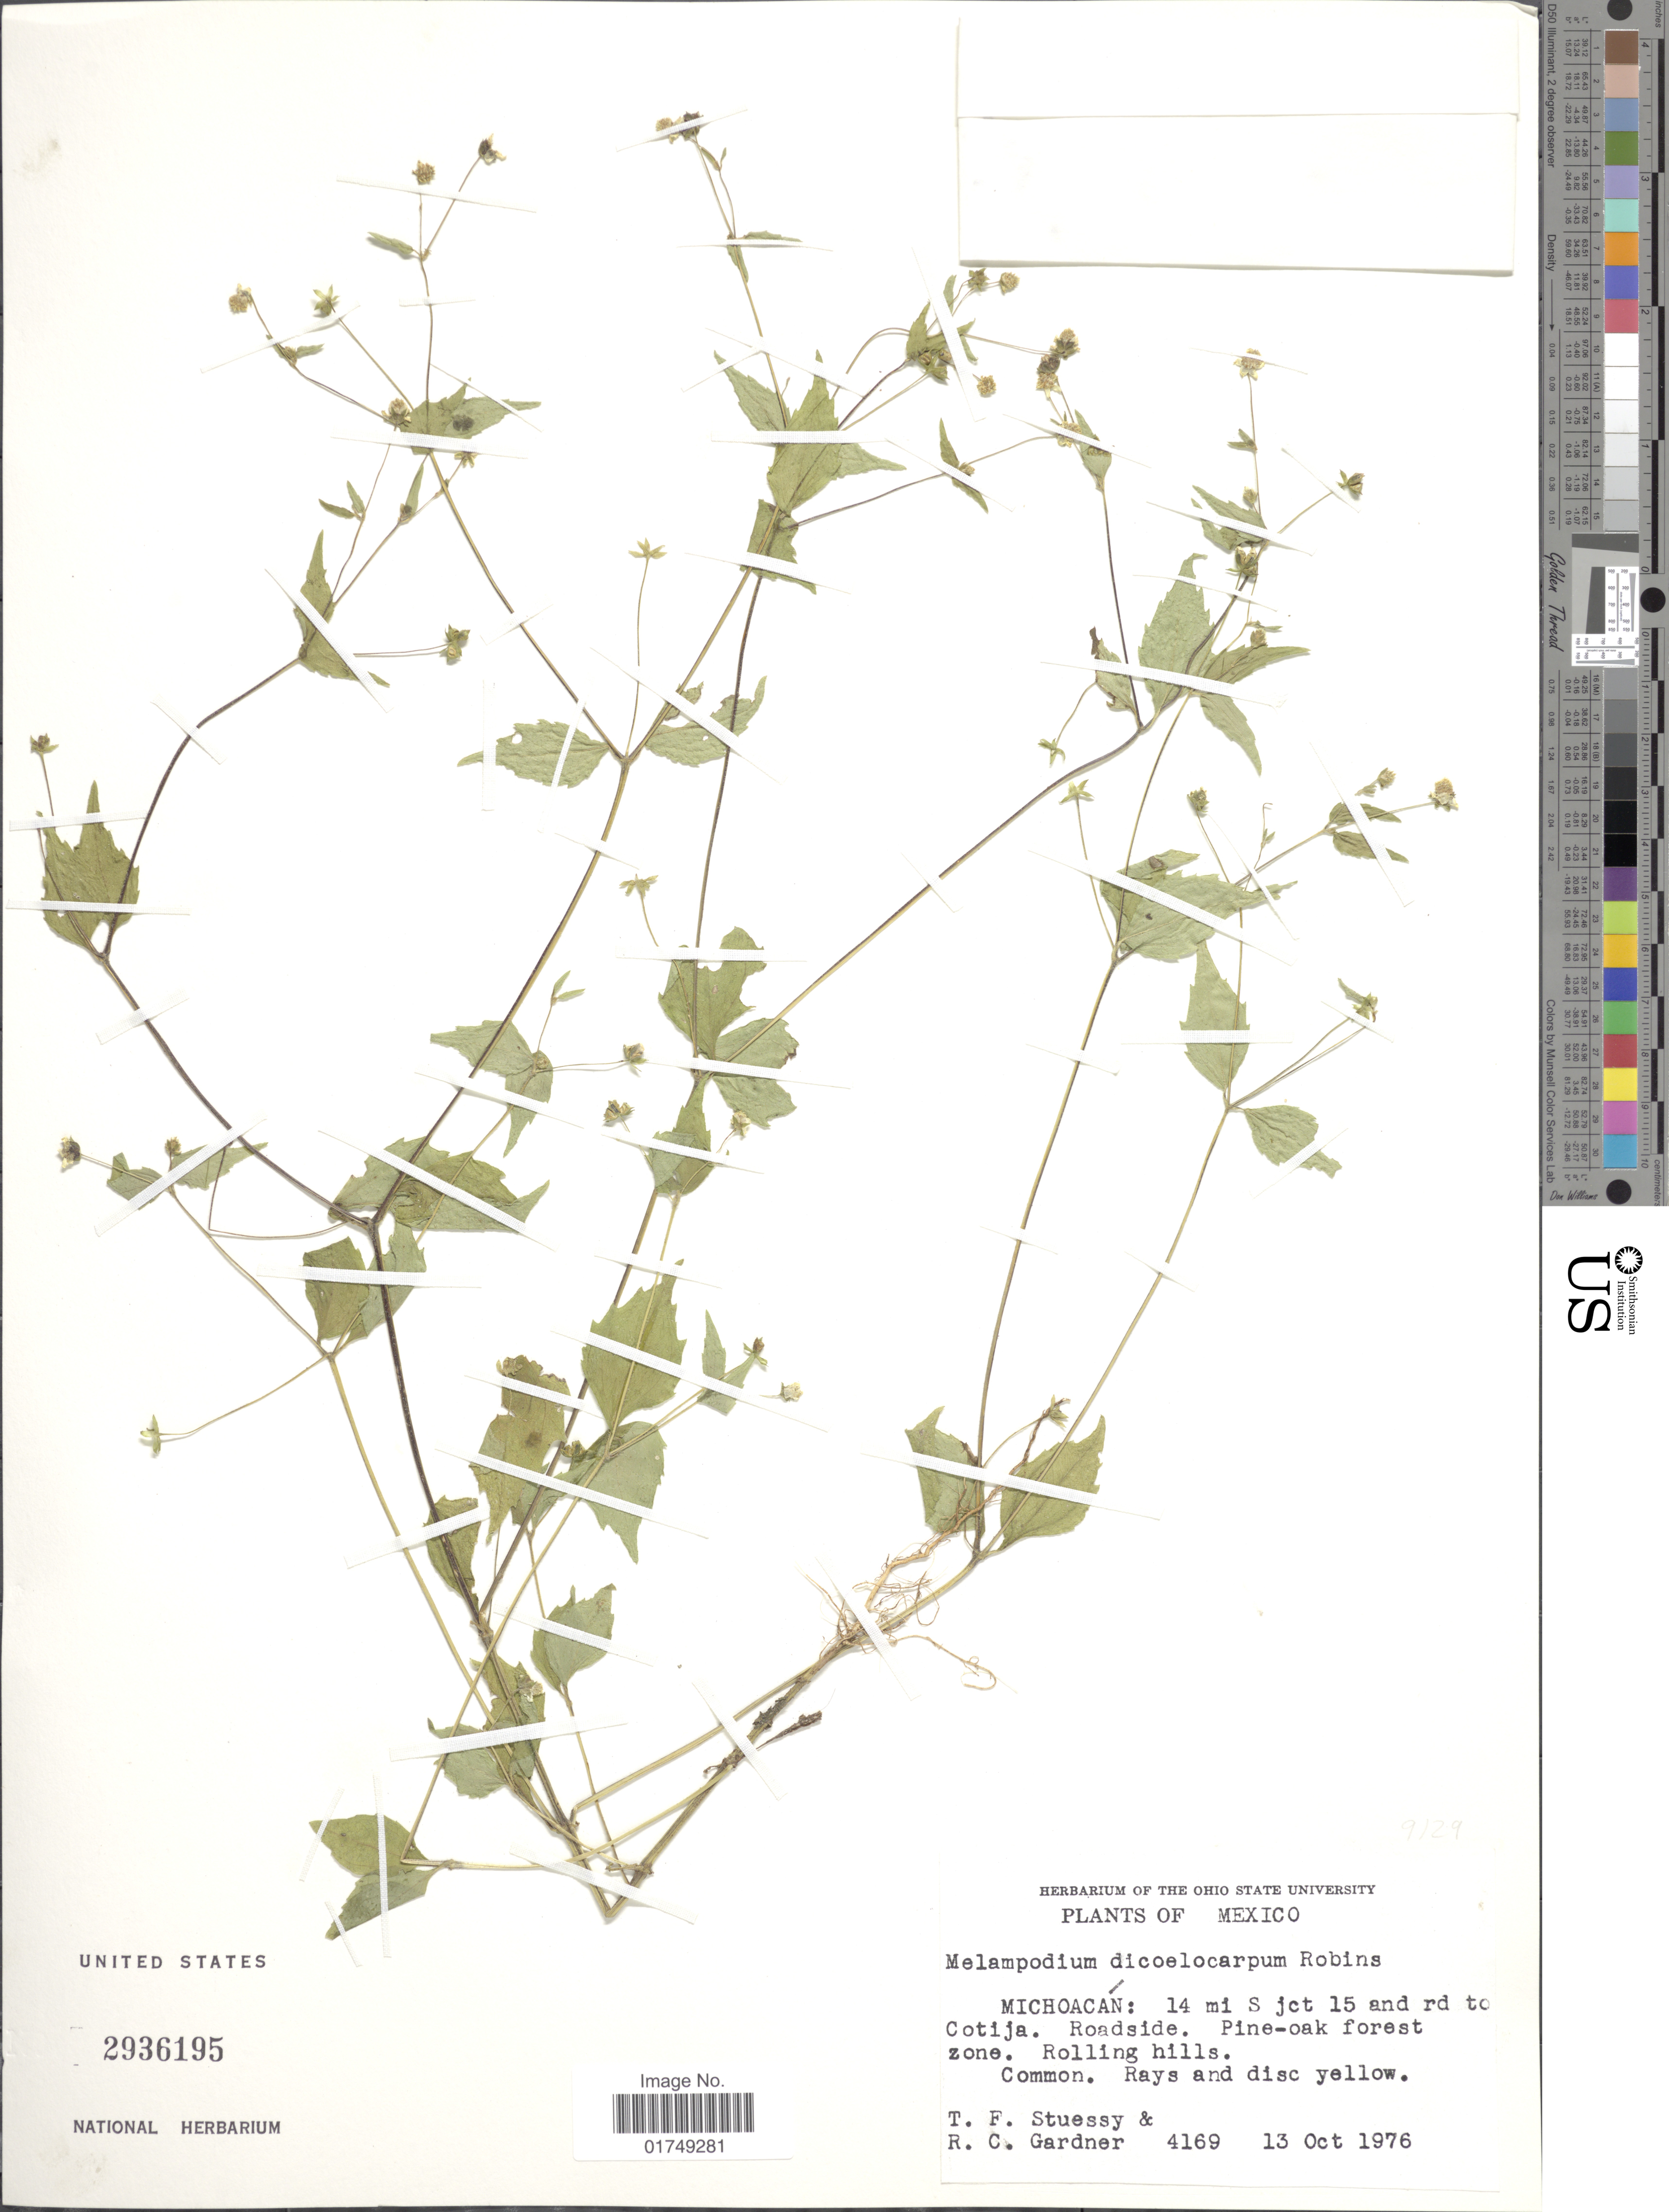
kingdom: Plantae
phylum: Tracheophyta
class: Magnoliopsida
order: Asterales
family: Asteraceae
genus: Melampodium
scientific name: Melampodium dicoelocarpum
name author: B.L. Rob.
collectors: T. Stuessy & R. C. Gardner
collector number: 4169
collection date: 1976-10-13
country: Mexico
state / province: Michoacán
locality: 14 mi S jct 15 and rd to Cotija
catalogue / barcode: US 2936195